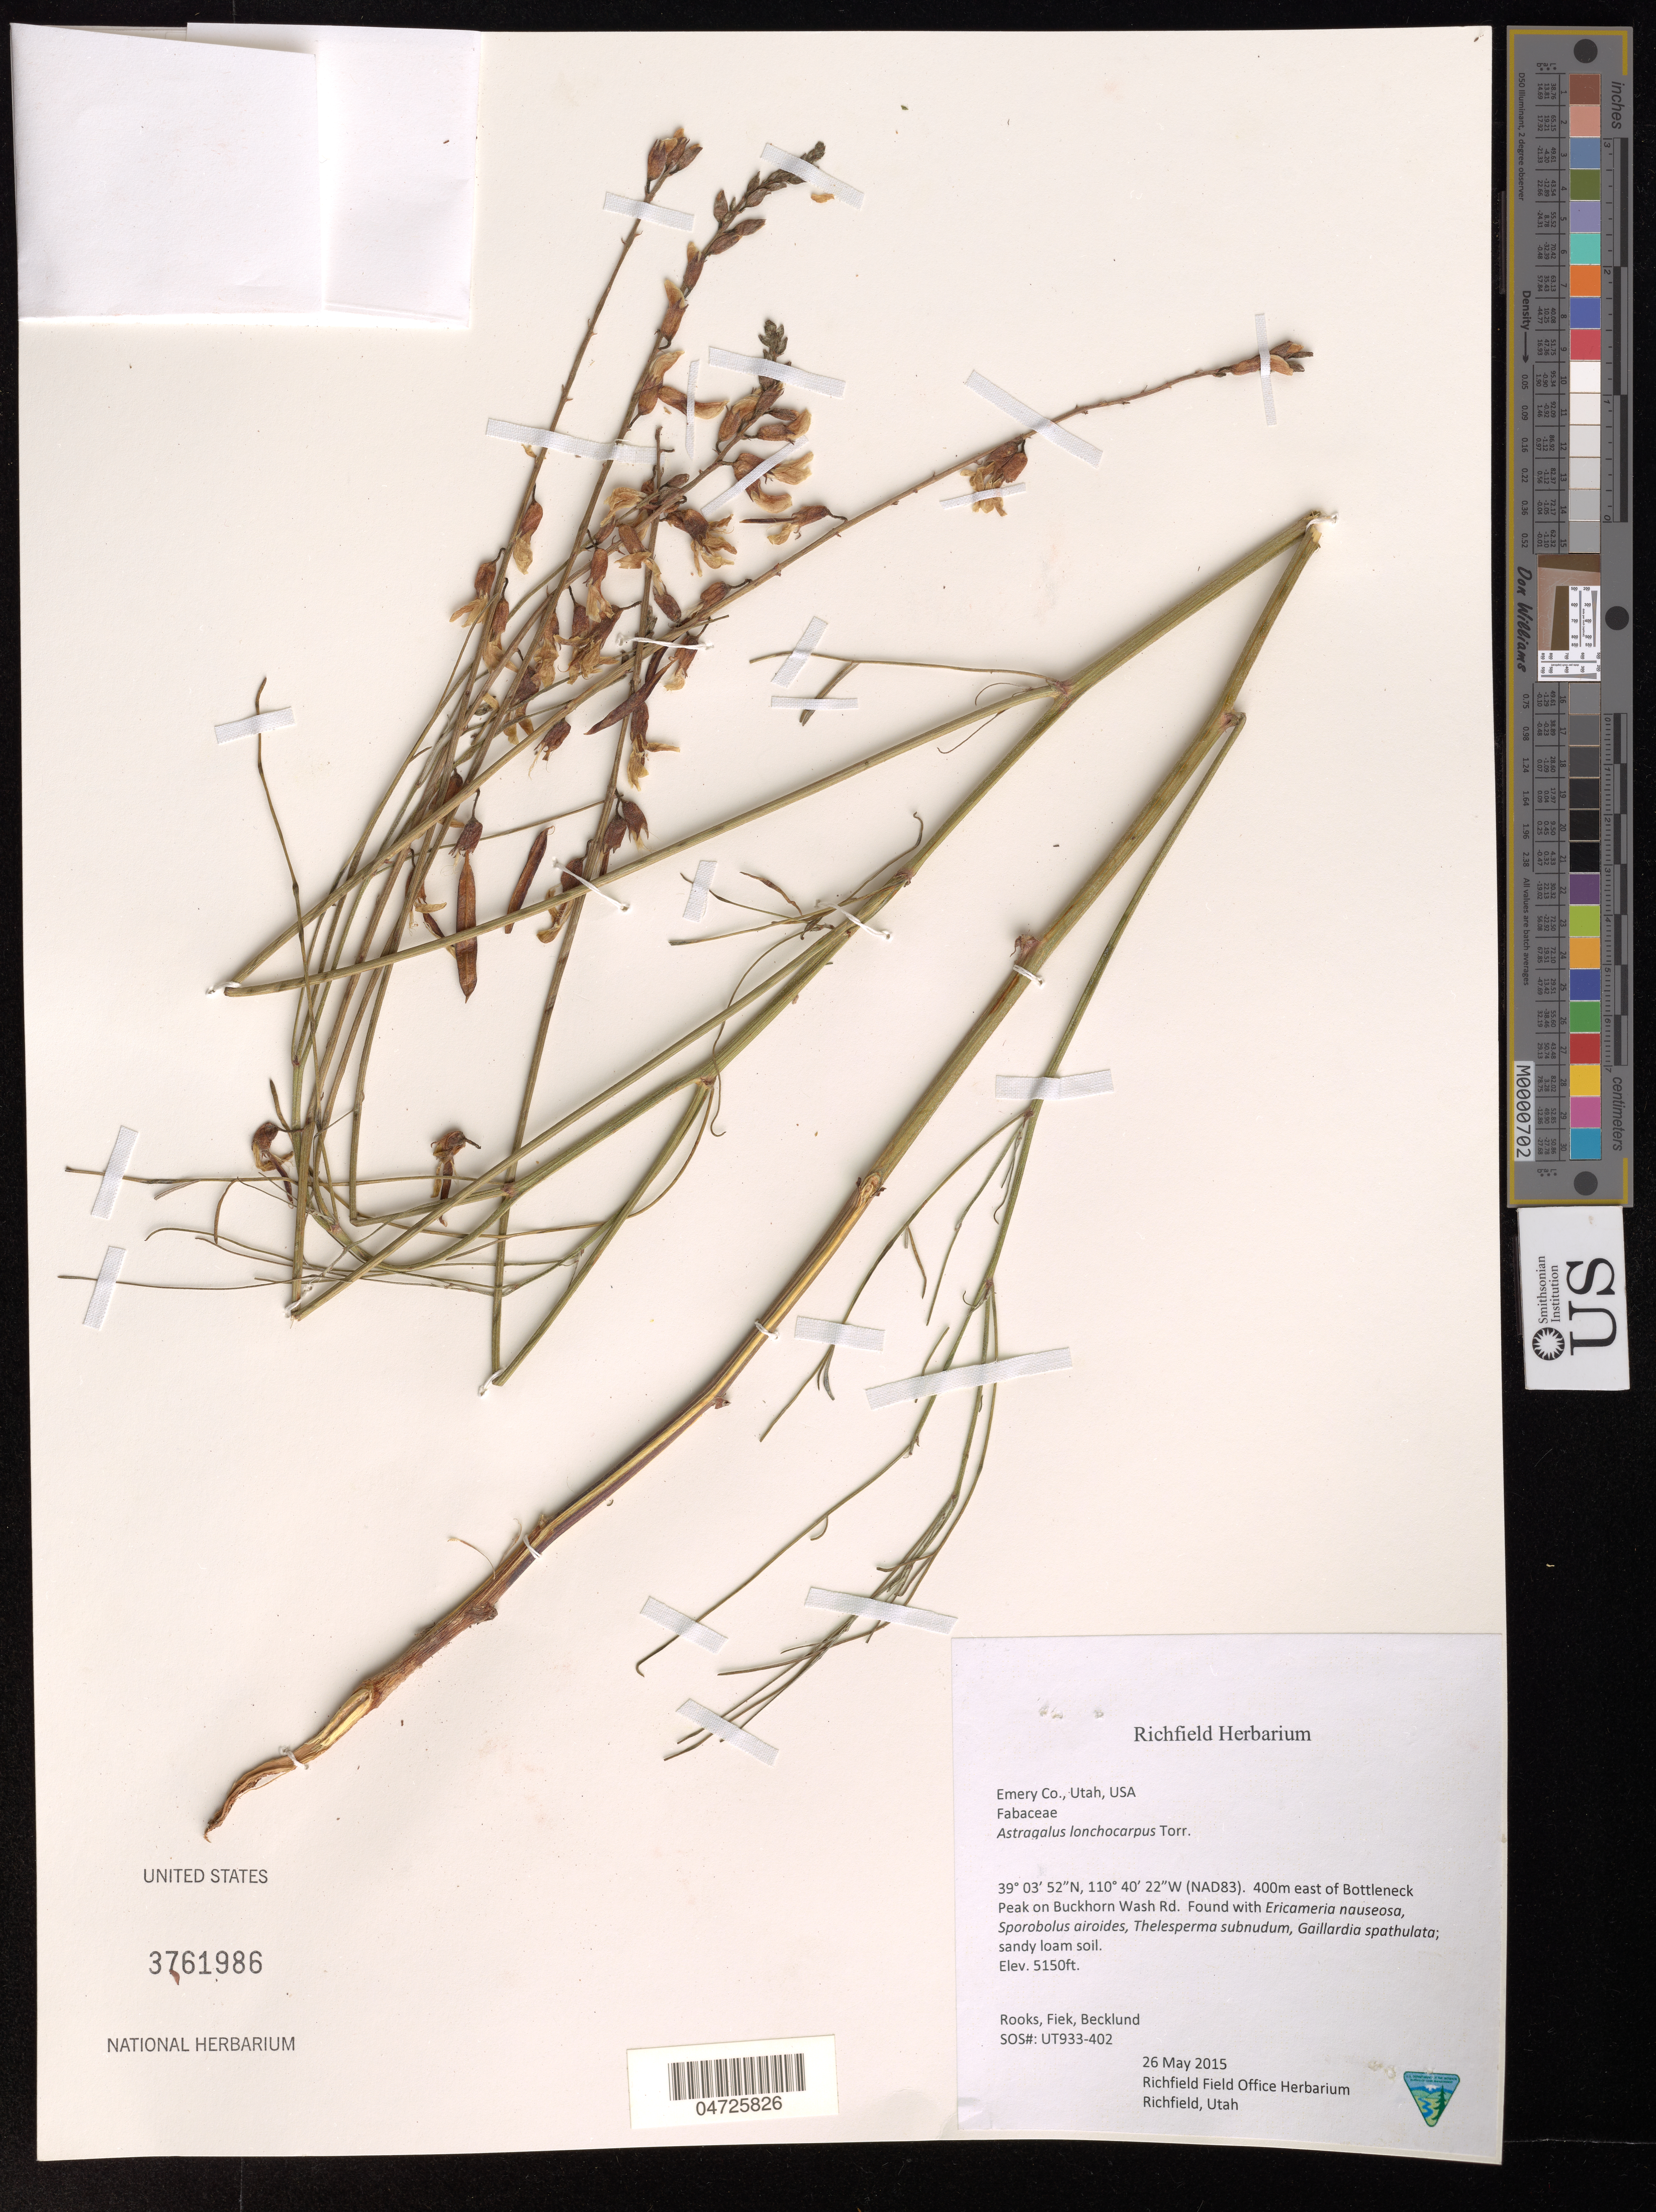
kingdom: Plantae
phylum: Tracheophyta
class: Magnoliopsida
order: Fabales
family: Fabaceae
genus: Astragalus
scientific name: Astragalus lonchocarpus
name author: Torr.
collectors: -. Rooks, -. Fiek & -. Becklund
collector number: UT933-402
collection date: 2015-05-26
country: United States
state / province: Utah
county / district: Emery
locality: Emery Co. (NAD83). 400m east of Bottleneck Peak on Buckhorn Wash Rd.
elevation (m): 1570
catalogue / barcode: US 3761986